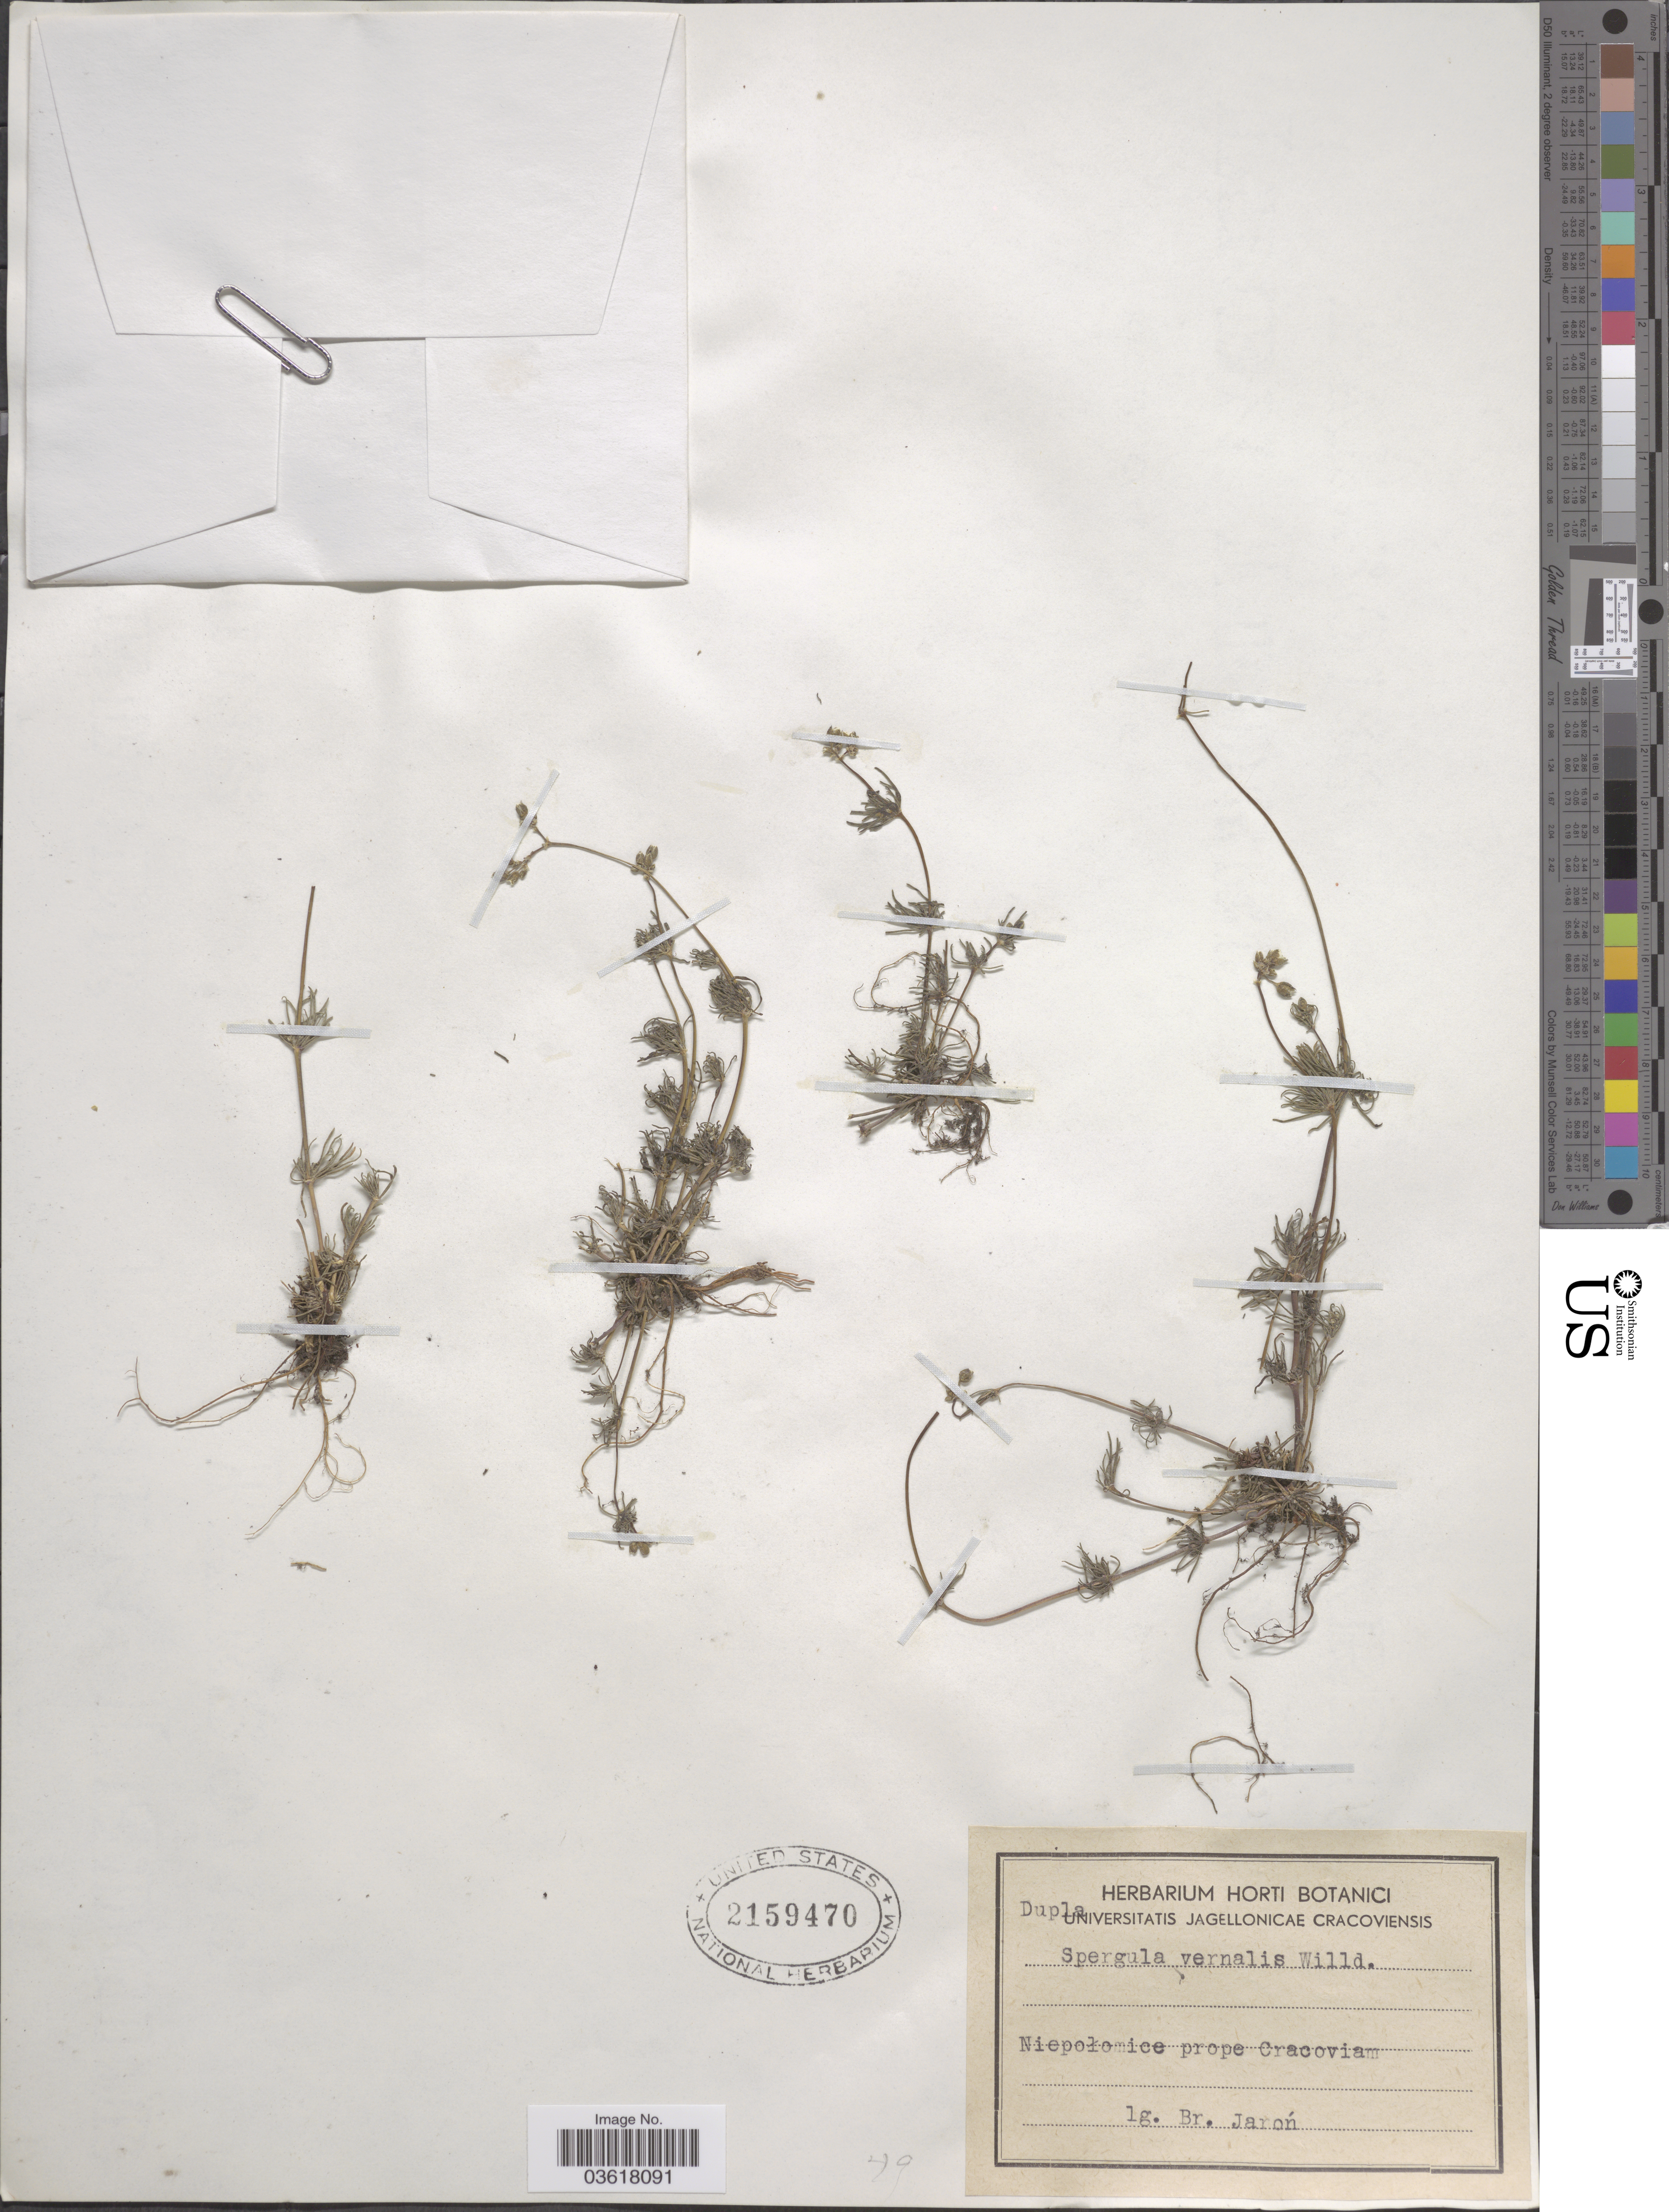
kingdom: Plantae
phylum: Tracheophyta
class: Magnoliopsida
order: Caryophyllales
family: Caryophyllaceae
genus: Spergula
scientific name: Spergula vernalis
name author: Willd.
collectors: B. Jaron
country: Poland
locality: Niepołomice prope Cracoviam.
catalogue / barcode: US 2159470